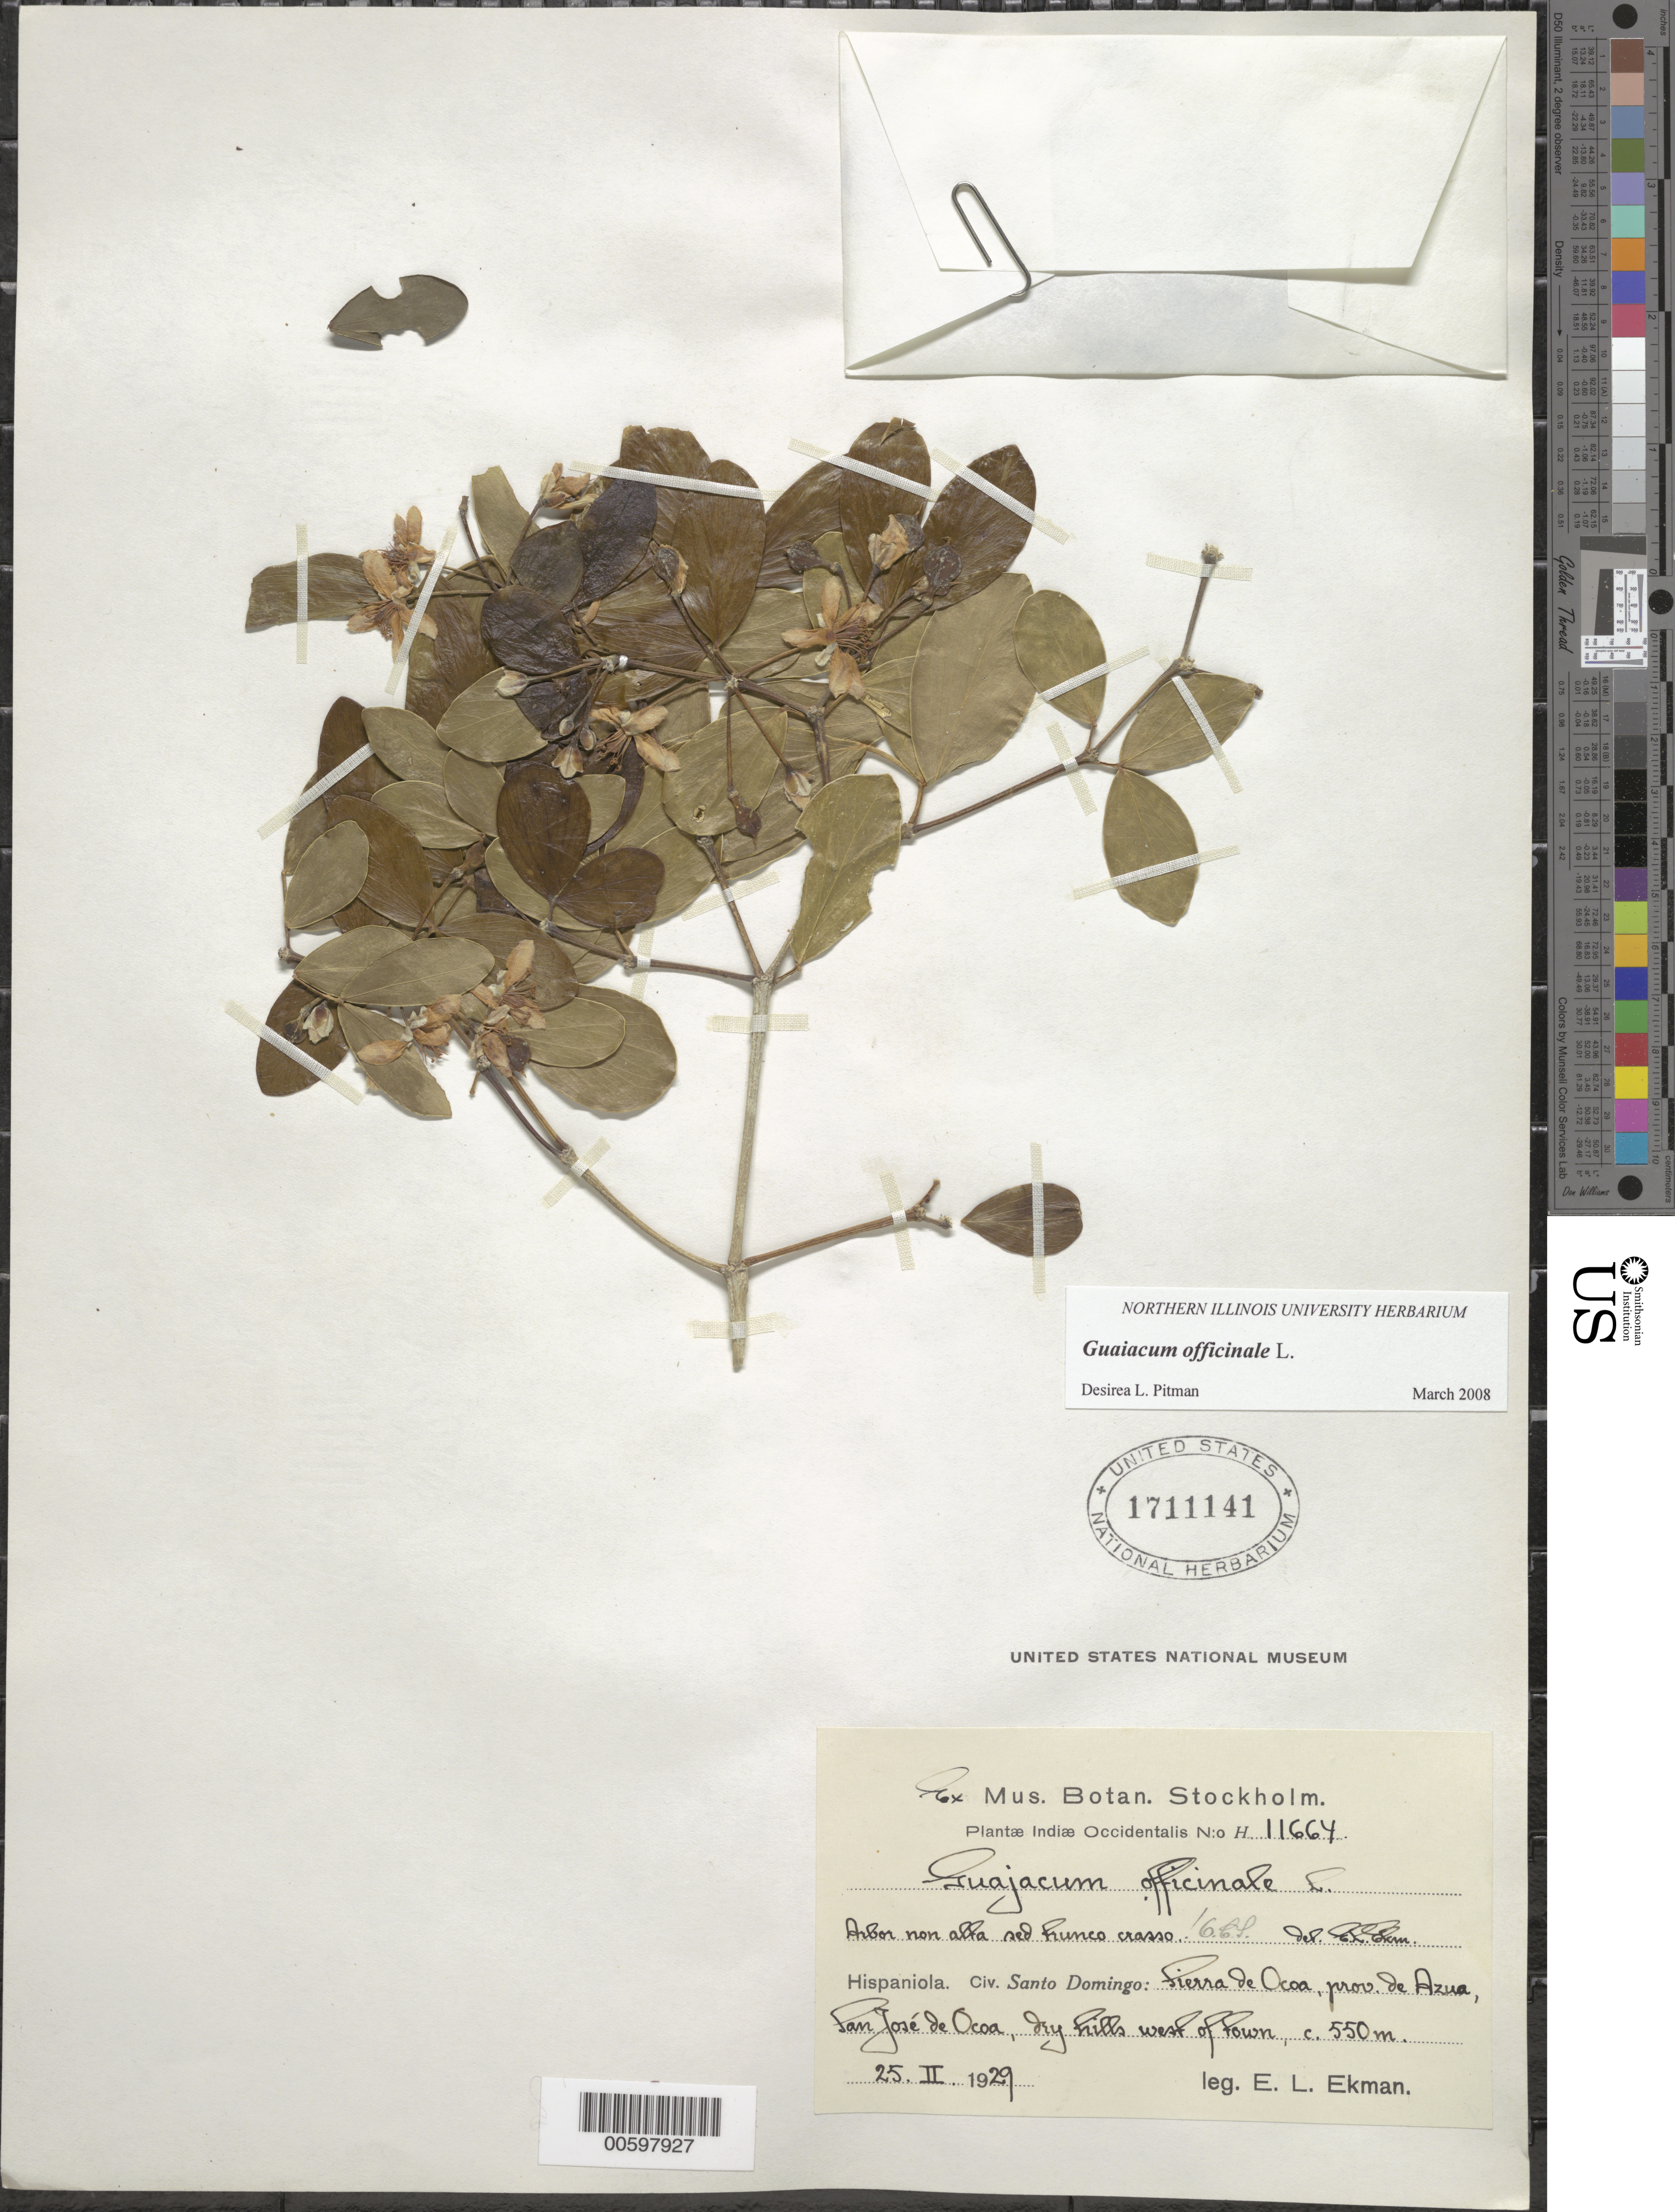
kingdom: Plantae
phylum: Tracheophyta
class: Magnoliopsida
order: Zygophyllales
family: Zygophyllaceae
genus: Guaiacum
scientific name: Guaiacum officinale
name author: L.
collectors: E. L. Ekman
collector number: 11664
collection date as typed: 25 Feb 1929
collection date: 1929-02-25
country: Dominican Republic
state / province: Azua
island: Hispaniola Island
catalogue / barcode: US 1711141